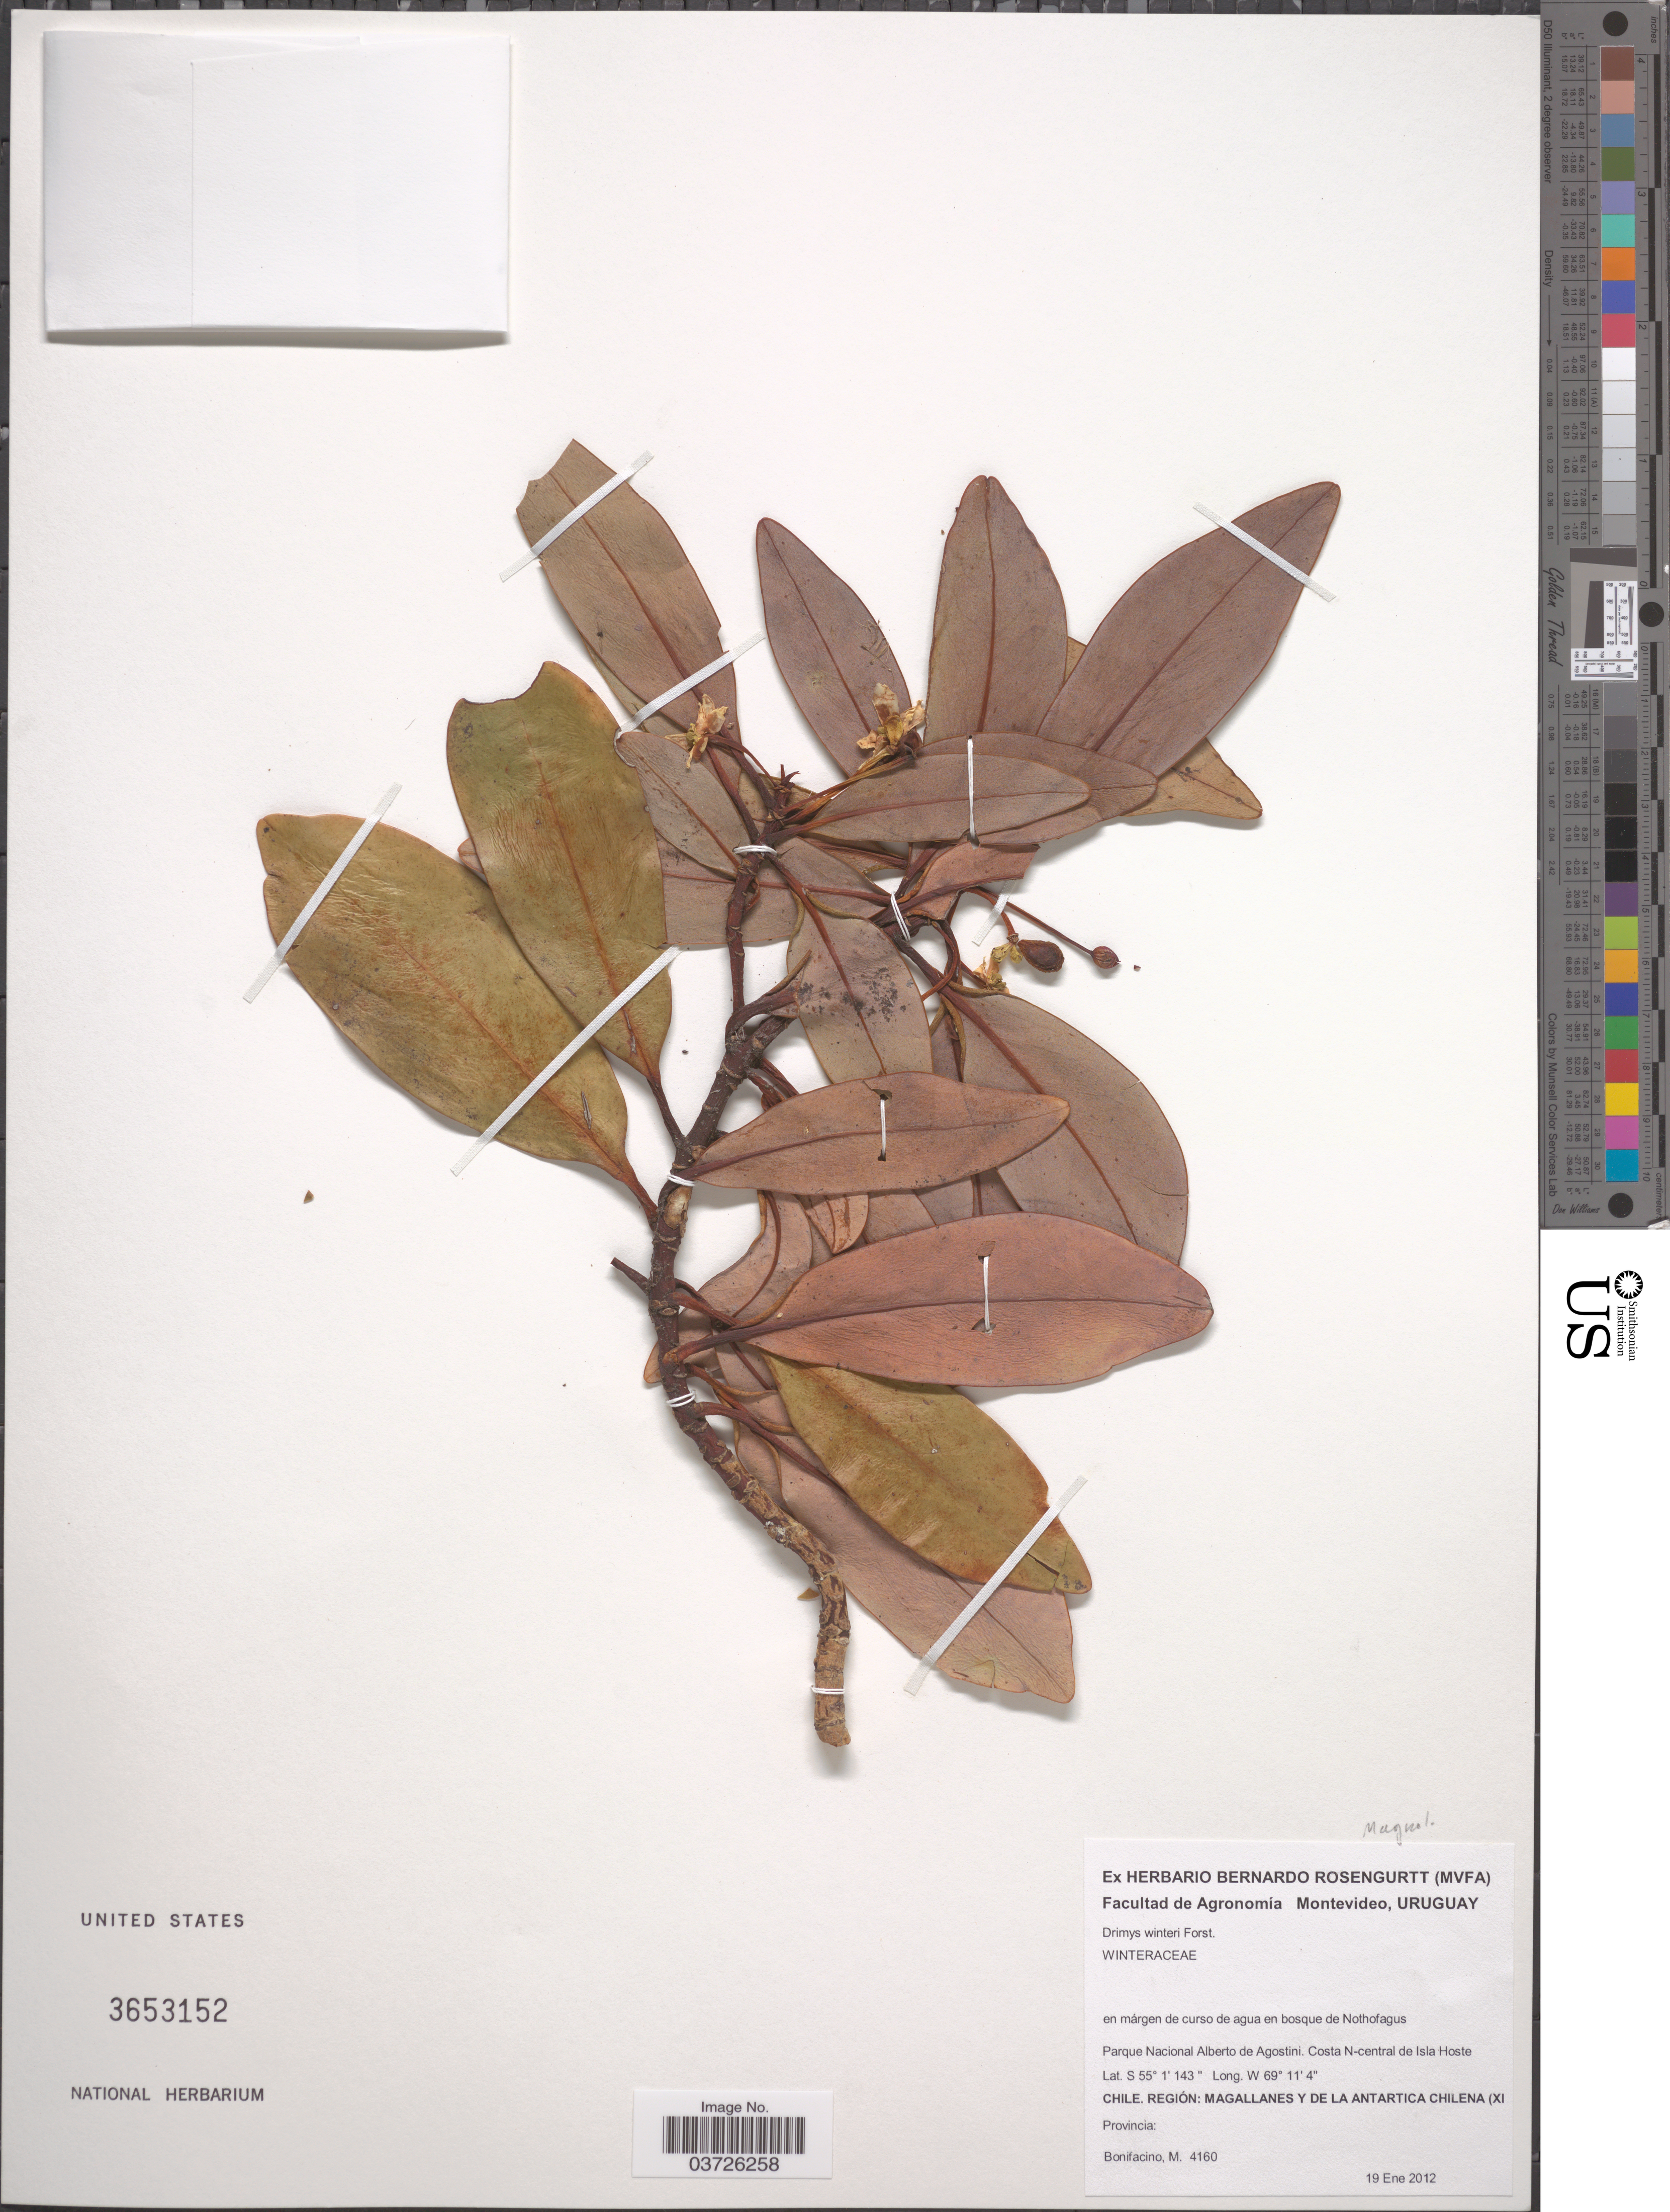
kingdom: Plantae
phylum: Tracheophyta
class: Magnoliopsida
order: Canellales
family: Winteraceae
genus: Drimys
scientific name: Drimys winteri var. winteri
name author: J.R. Forst. & G. Forst.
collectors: M. Bonifacino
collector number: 4160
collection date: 2012-01-19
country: Chile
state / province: Magallanes y de la Antártica Chilena (XII)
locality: Parque Nacional Alberot de Agostini. Costa N-central de Isla Hoste. Región: Magallanes y de La Antartica Chilena (XI.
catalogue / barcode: US 3653152